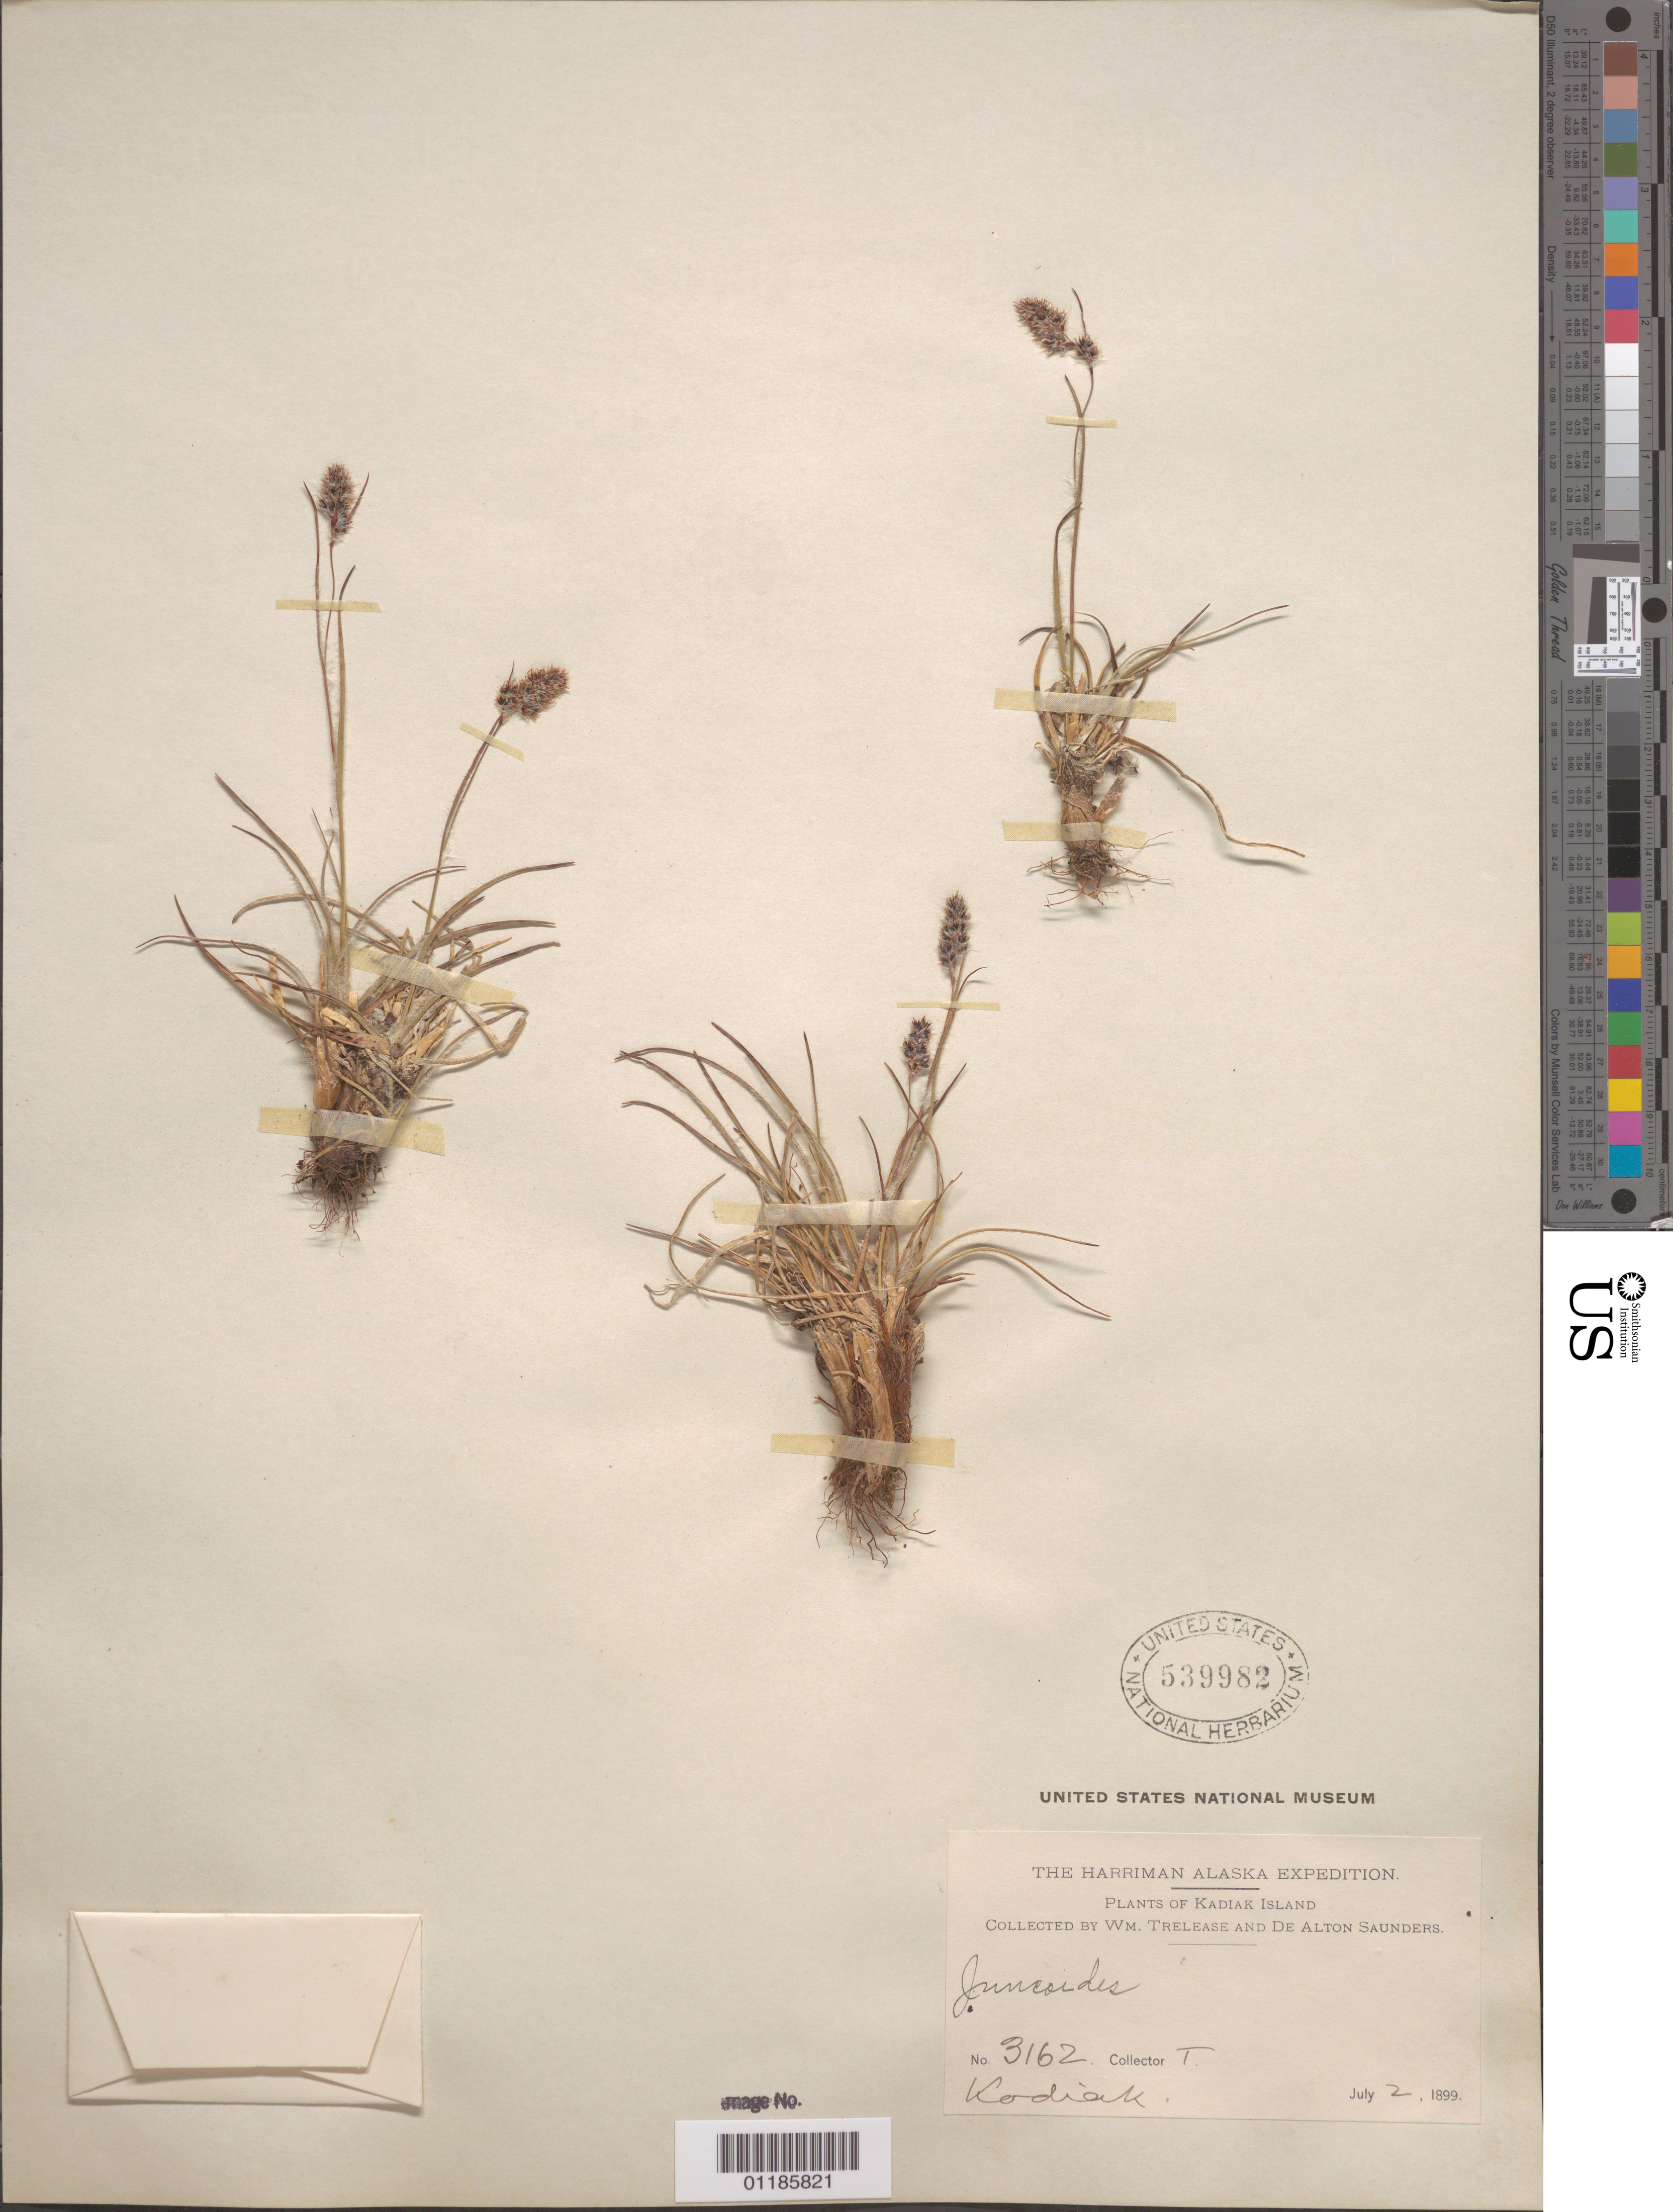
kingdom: Plantae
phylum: Tracheophyta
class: Liliopsida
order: Poales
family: Juncaceae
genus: Luzula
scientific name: Luzula sp.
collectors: W. Trelease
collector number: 3162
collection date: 1899-07-02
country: United States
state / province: Alaska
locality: Kadiak Island.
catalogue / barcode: US 539982